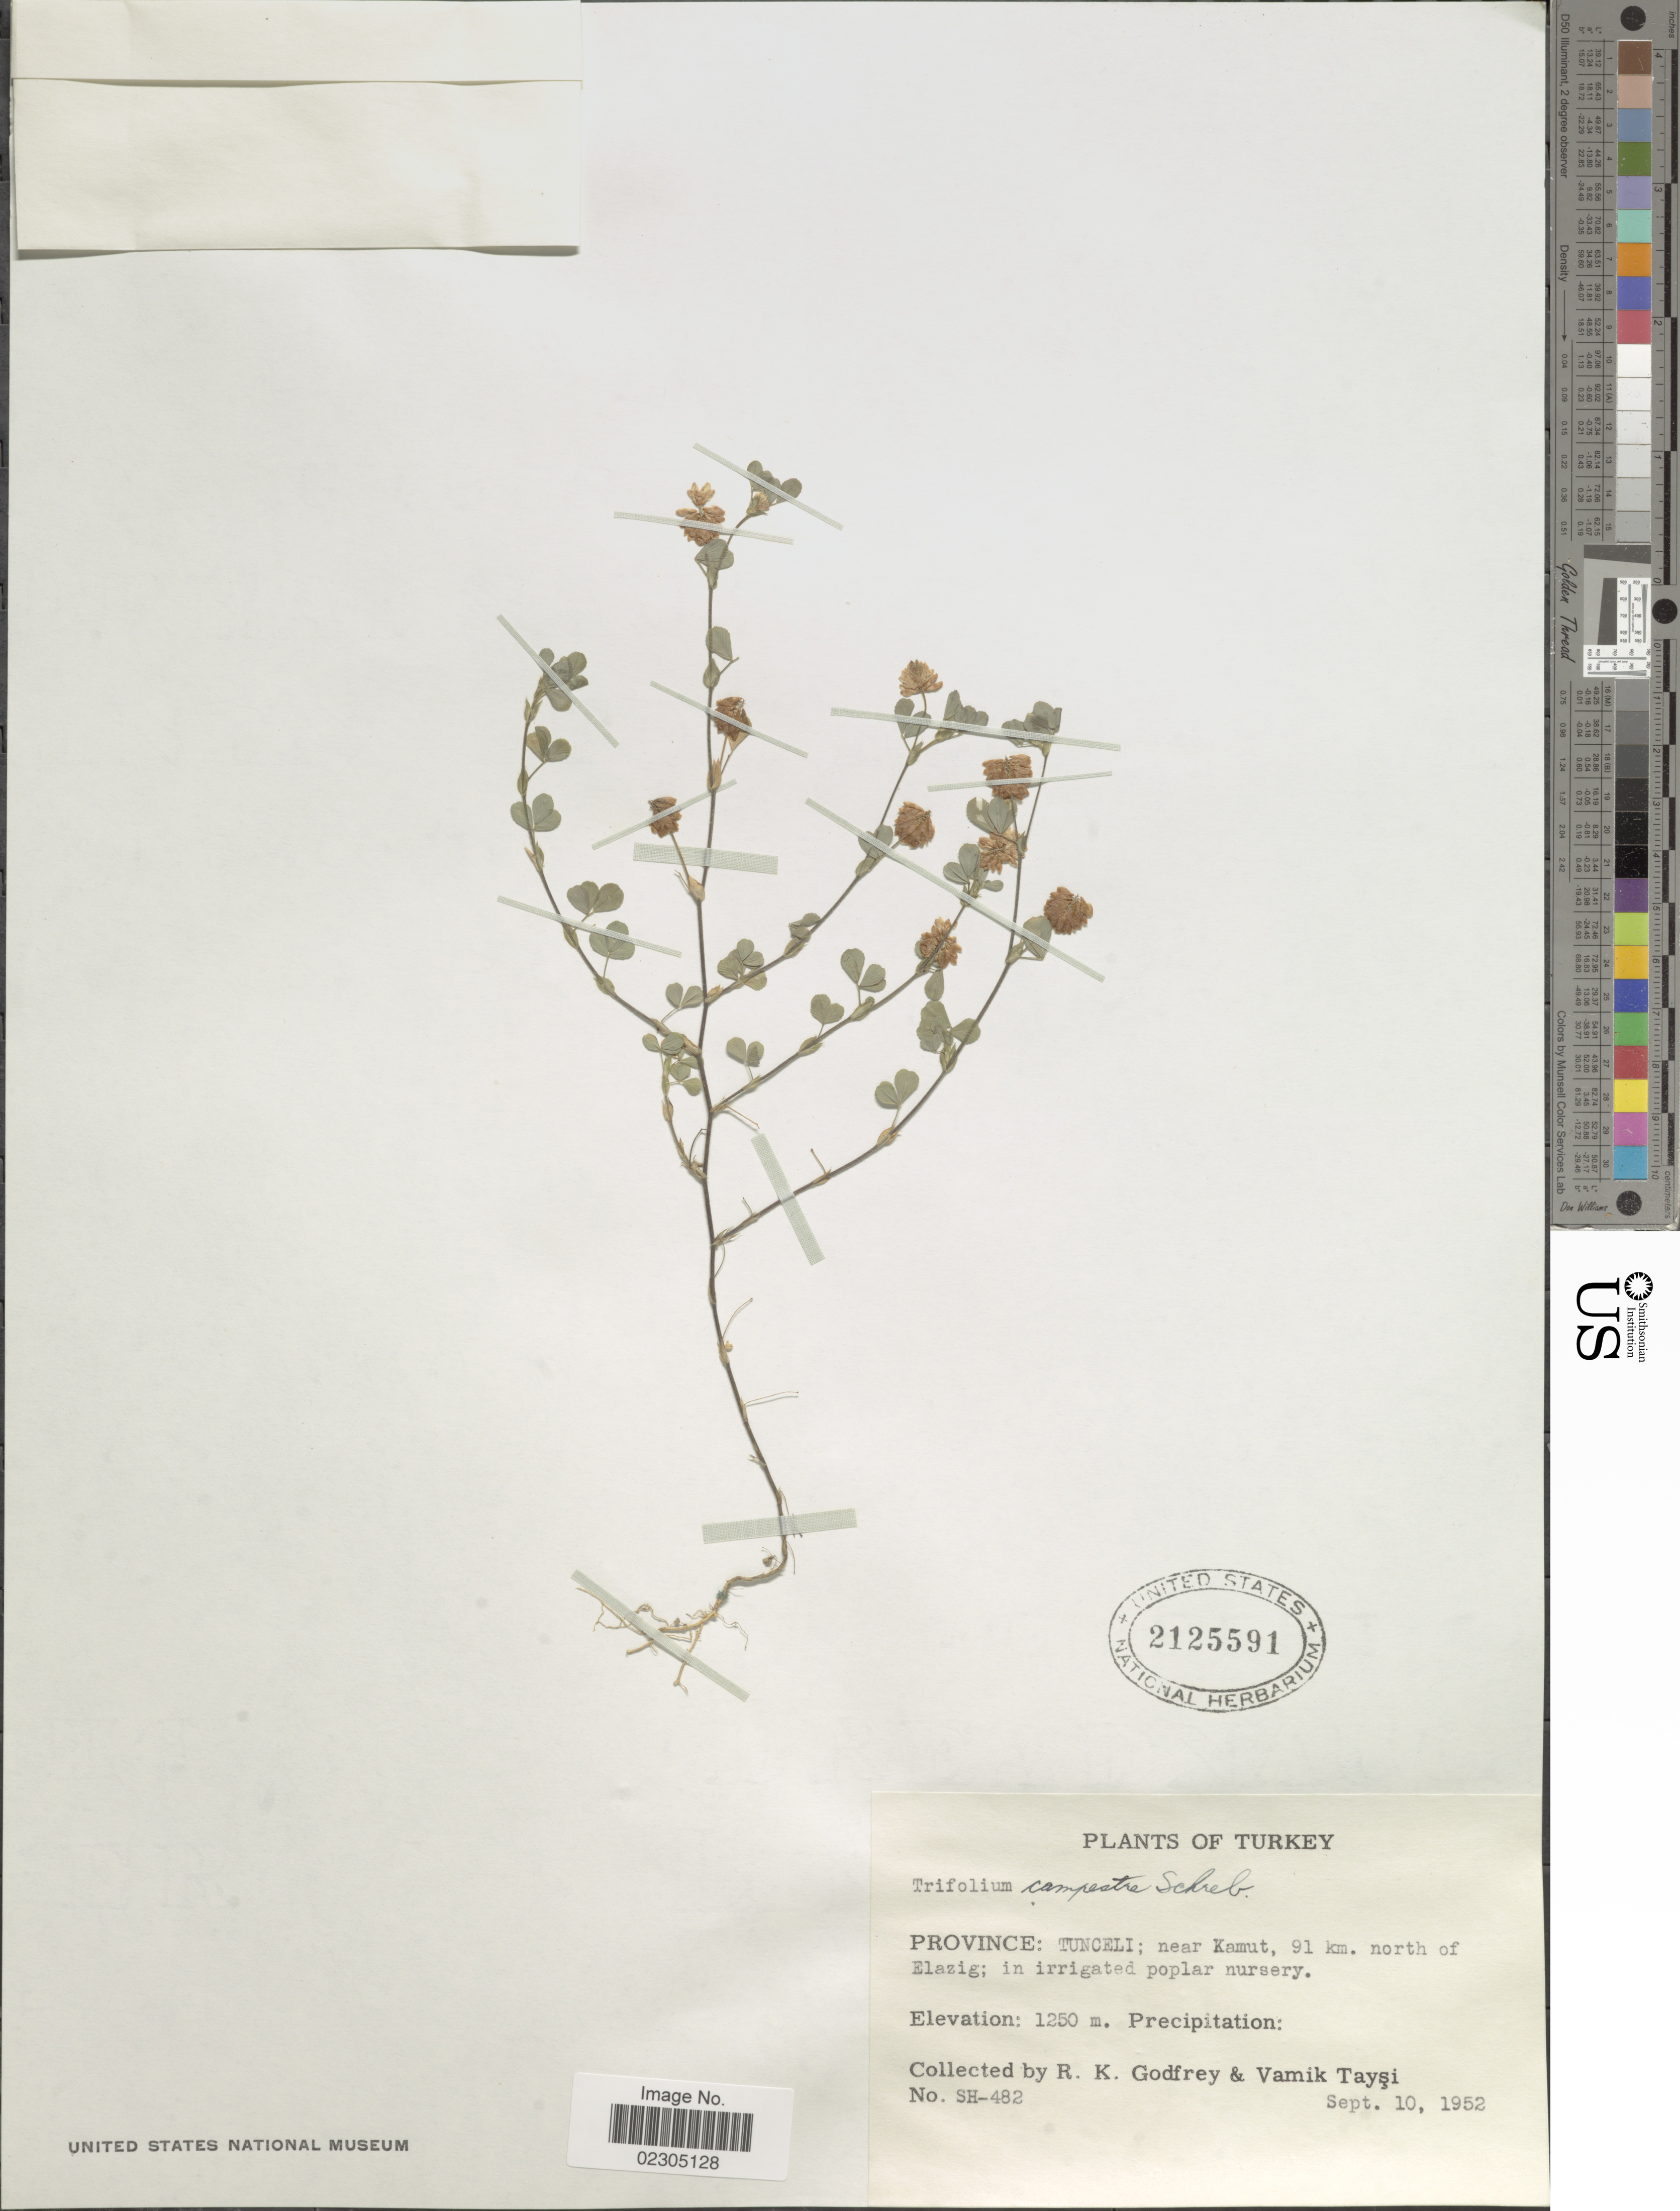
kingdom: Plantae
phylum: Tracheophyta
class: Magnoliopsida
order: Fabales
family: Fabaceae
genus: Trifolium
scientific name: Trifolium campestre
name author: Schreb.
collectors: R. K. Godfrey & V. Taysi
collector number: SH-482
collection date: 1952-09-10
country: Turkey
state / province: Tunceli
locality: Near Kamut, 91 km. north of Elazig; in irrigated poplar nursery.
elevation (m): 1250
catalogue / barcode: US 2125591